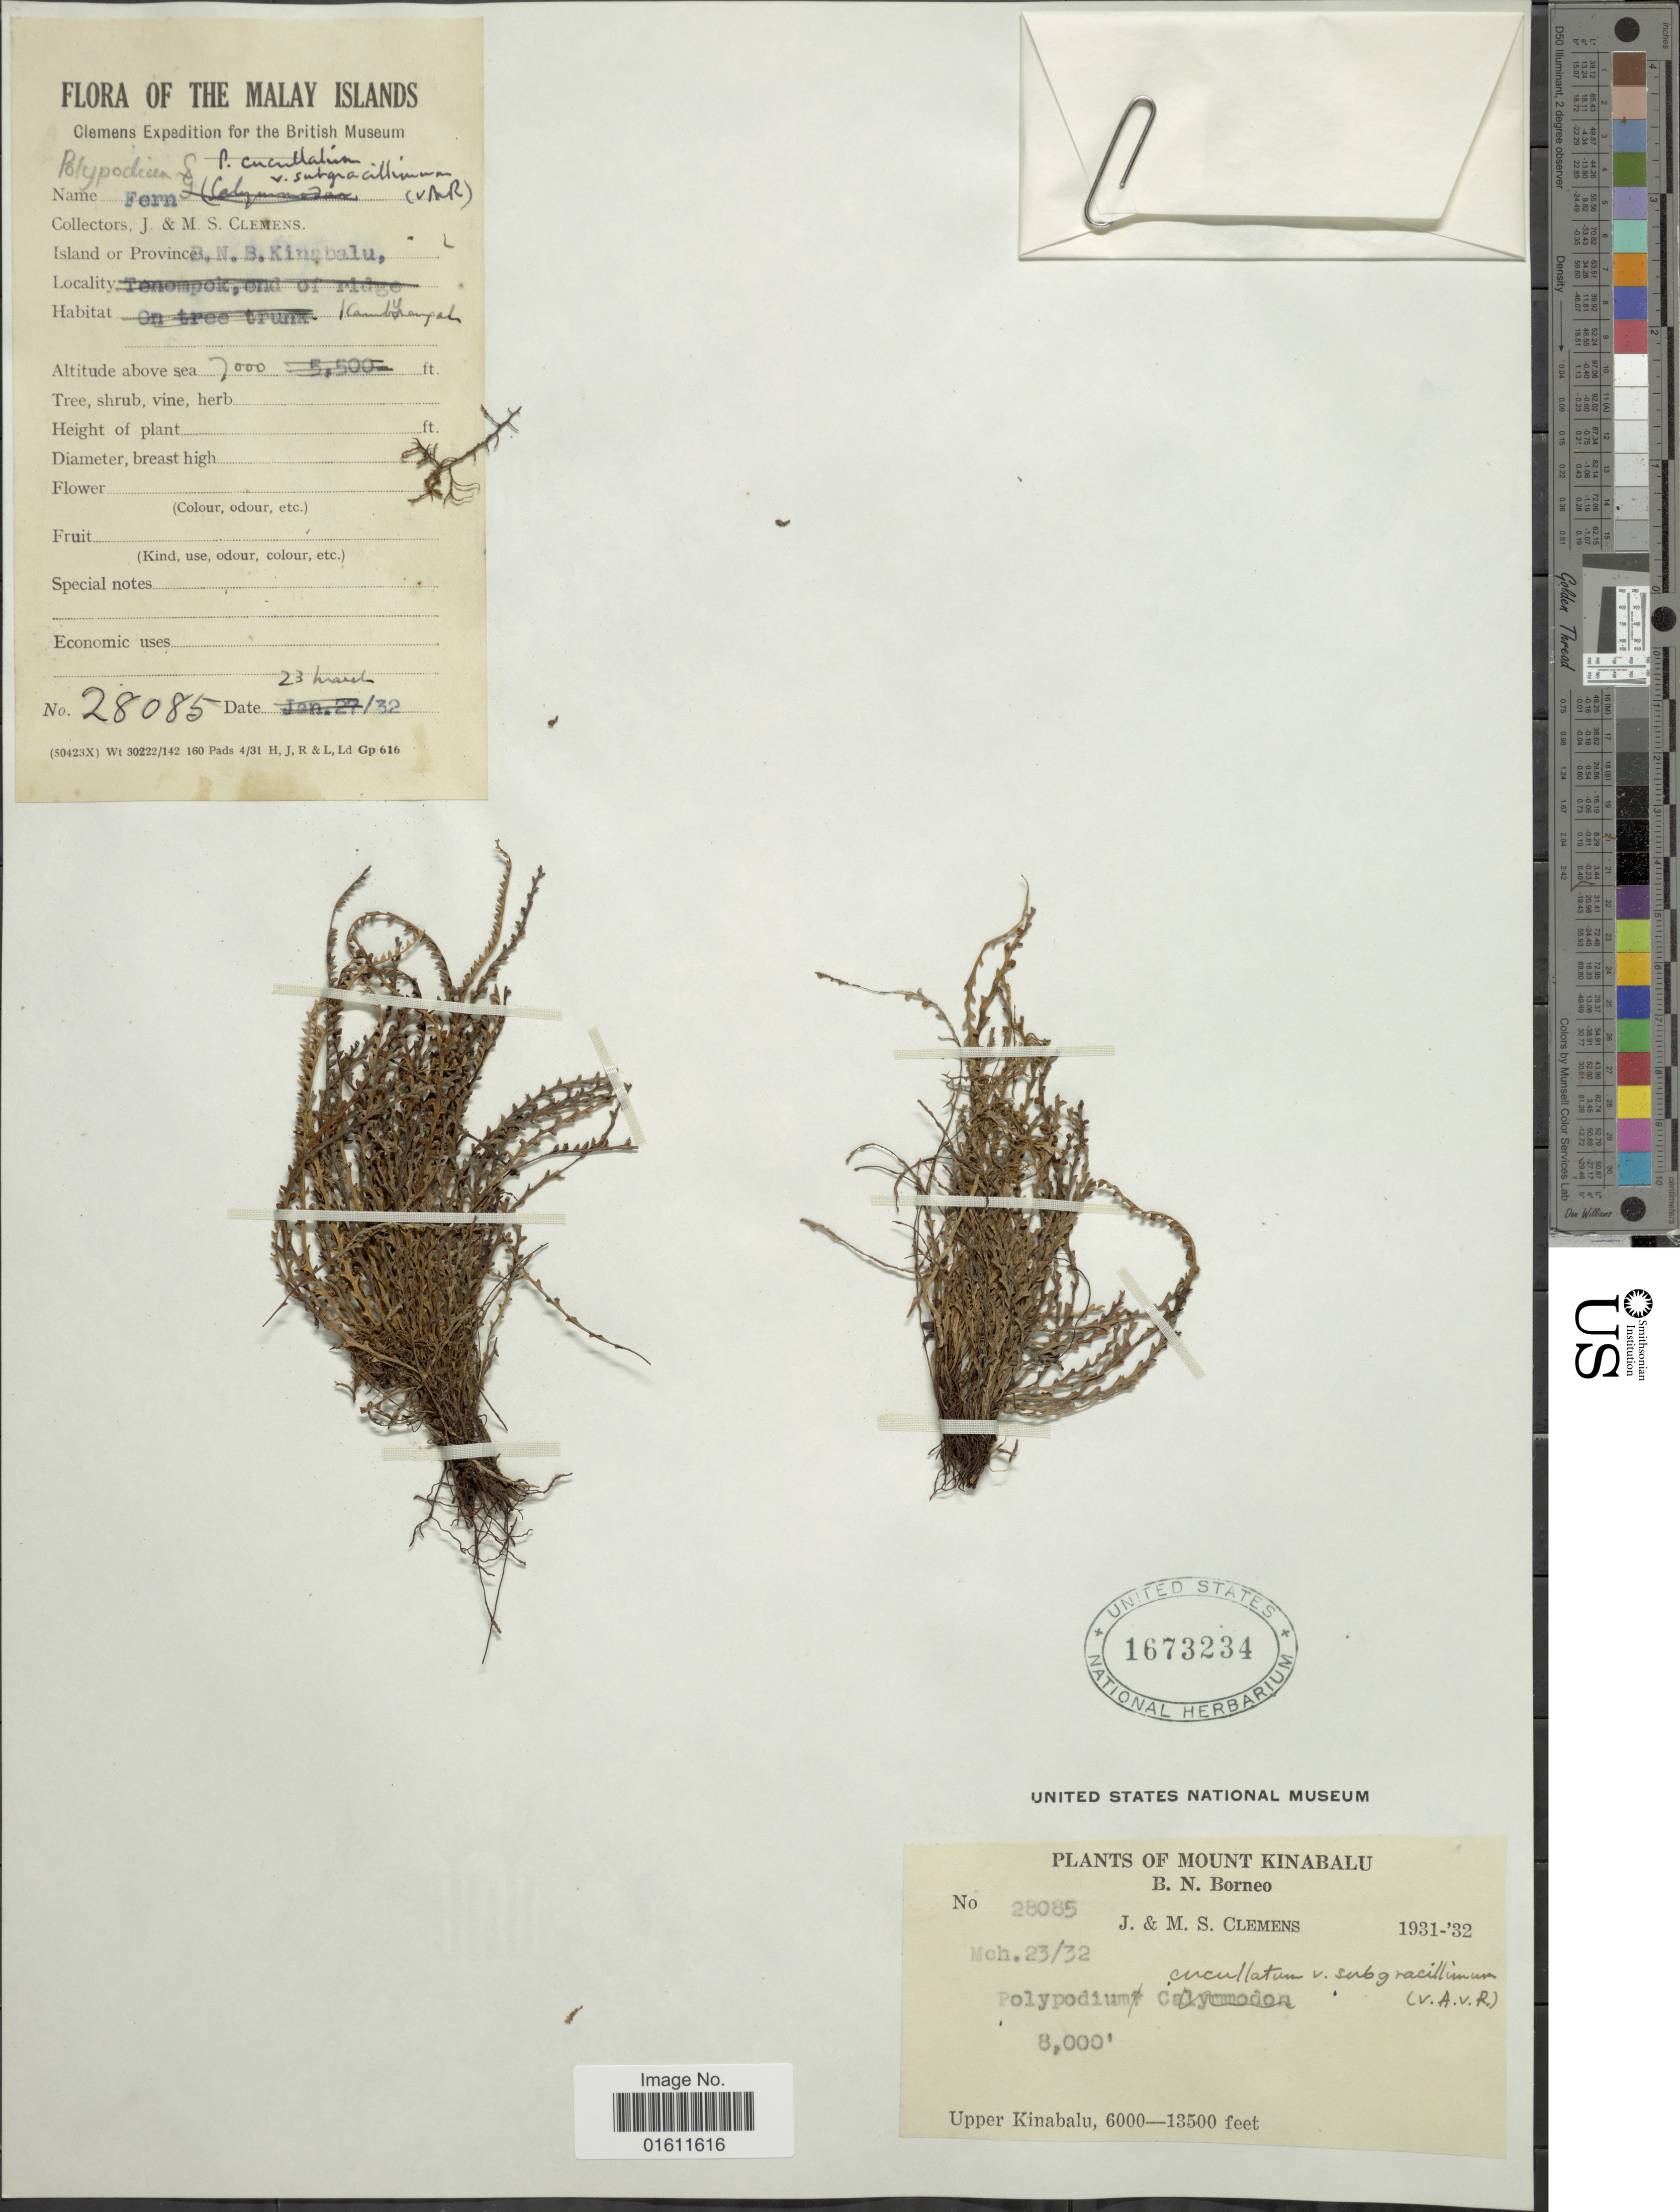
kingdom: Plantae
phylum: Tracheophyta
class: Polypodiopsida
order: Polypodiales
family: Polypodiaceae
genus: Prosaptia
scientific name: Prosaptia cucullatus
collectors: J. Clemens & M. S. Clemens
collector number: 28085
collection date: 1932-03-23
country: Malaysia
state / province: Sabah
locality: Malay Islands, Mount Kinabalu, upper Kinabalu, B.N. Borneo, Kamburangak. [interpreted]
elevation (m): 2134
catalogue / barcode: US 1673234